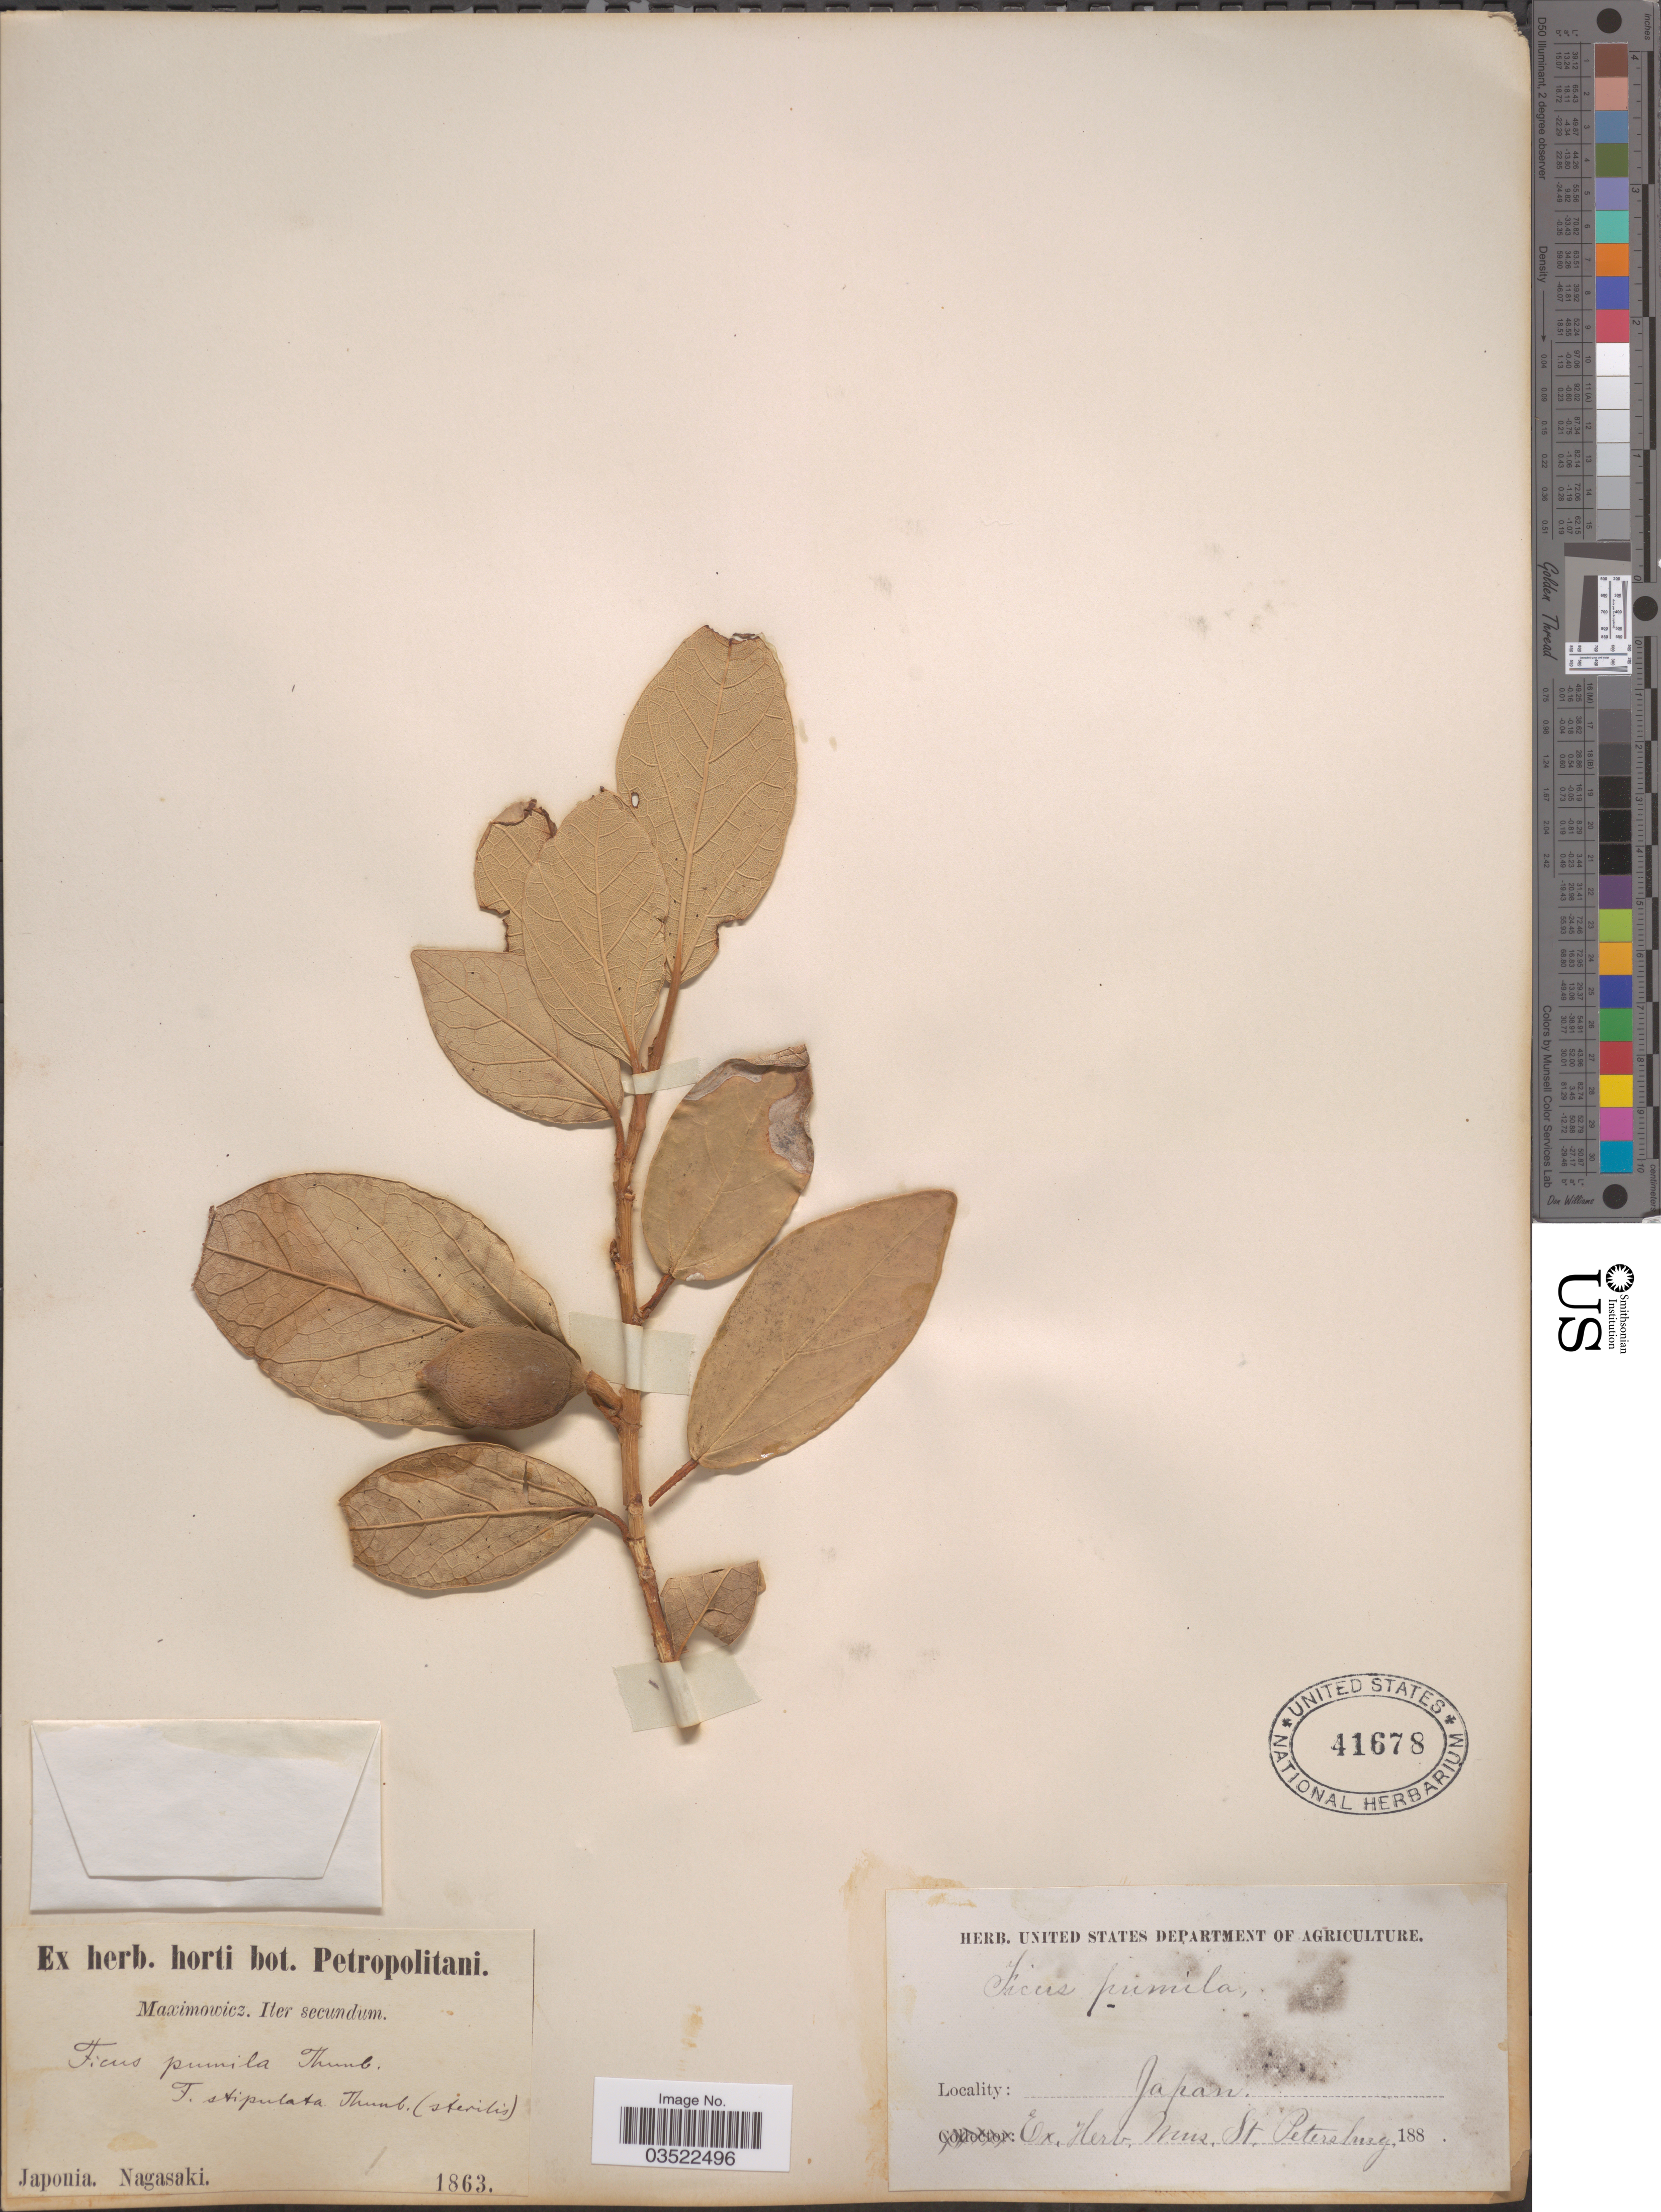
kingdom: Plantae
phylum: Tracheophyta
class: Magnoliopsida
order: Rosales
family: Moraceae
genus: Ficus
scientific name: Ficus pumila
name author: L.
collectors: Maximowicz, --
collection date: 1863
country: Japan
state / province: Nagasaki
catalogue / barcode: US 41678